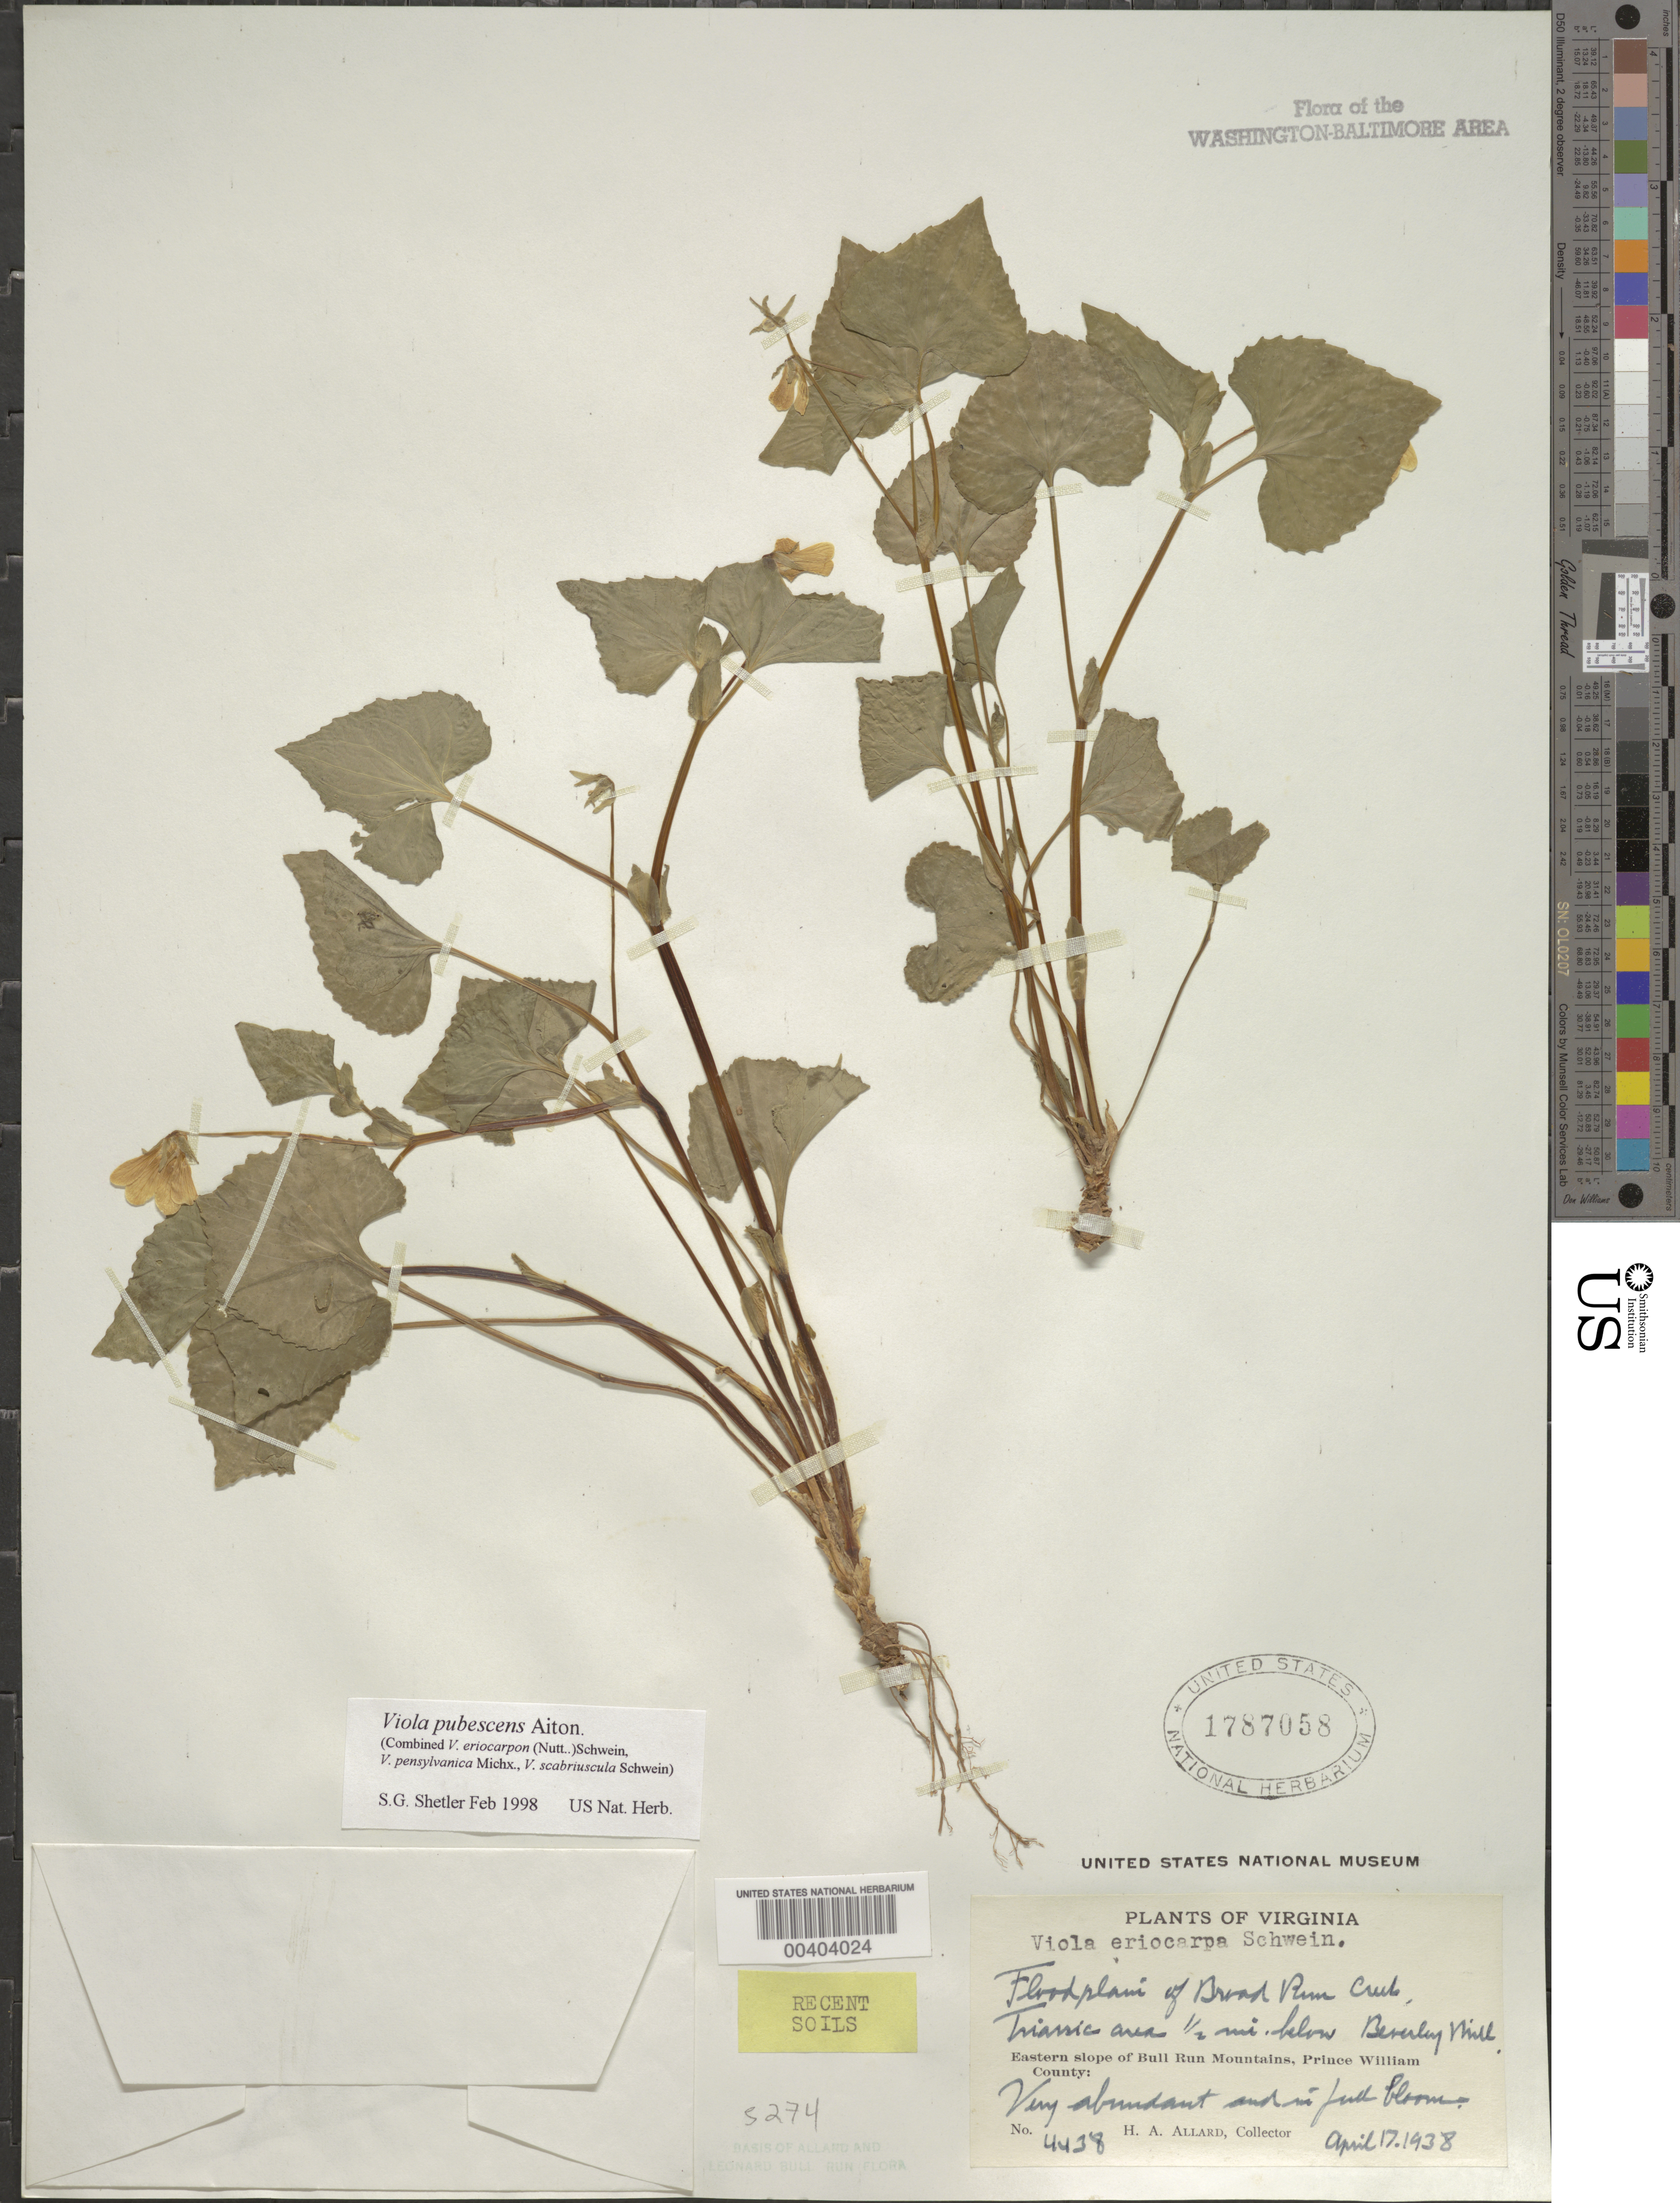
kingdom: Plantae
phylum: Tracheophyta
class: Magnoliopsida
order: Malpighiales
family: Violaceae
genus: Viola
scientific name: Viola pubescens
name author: Aiton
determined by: Shetler, Stanwyn G., (US), NMNH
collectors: H. A. Allard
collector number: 4438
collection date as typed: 17 Apr 1938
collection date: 1938-04-17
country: United States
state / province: Virginia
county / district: Prince William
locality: Broad Run Creek, below Beverley Mill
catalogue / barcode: US 1787058